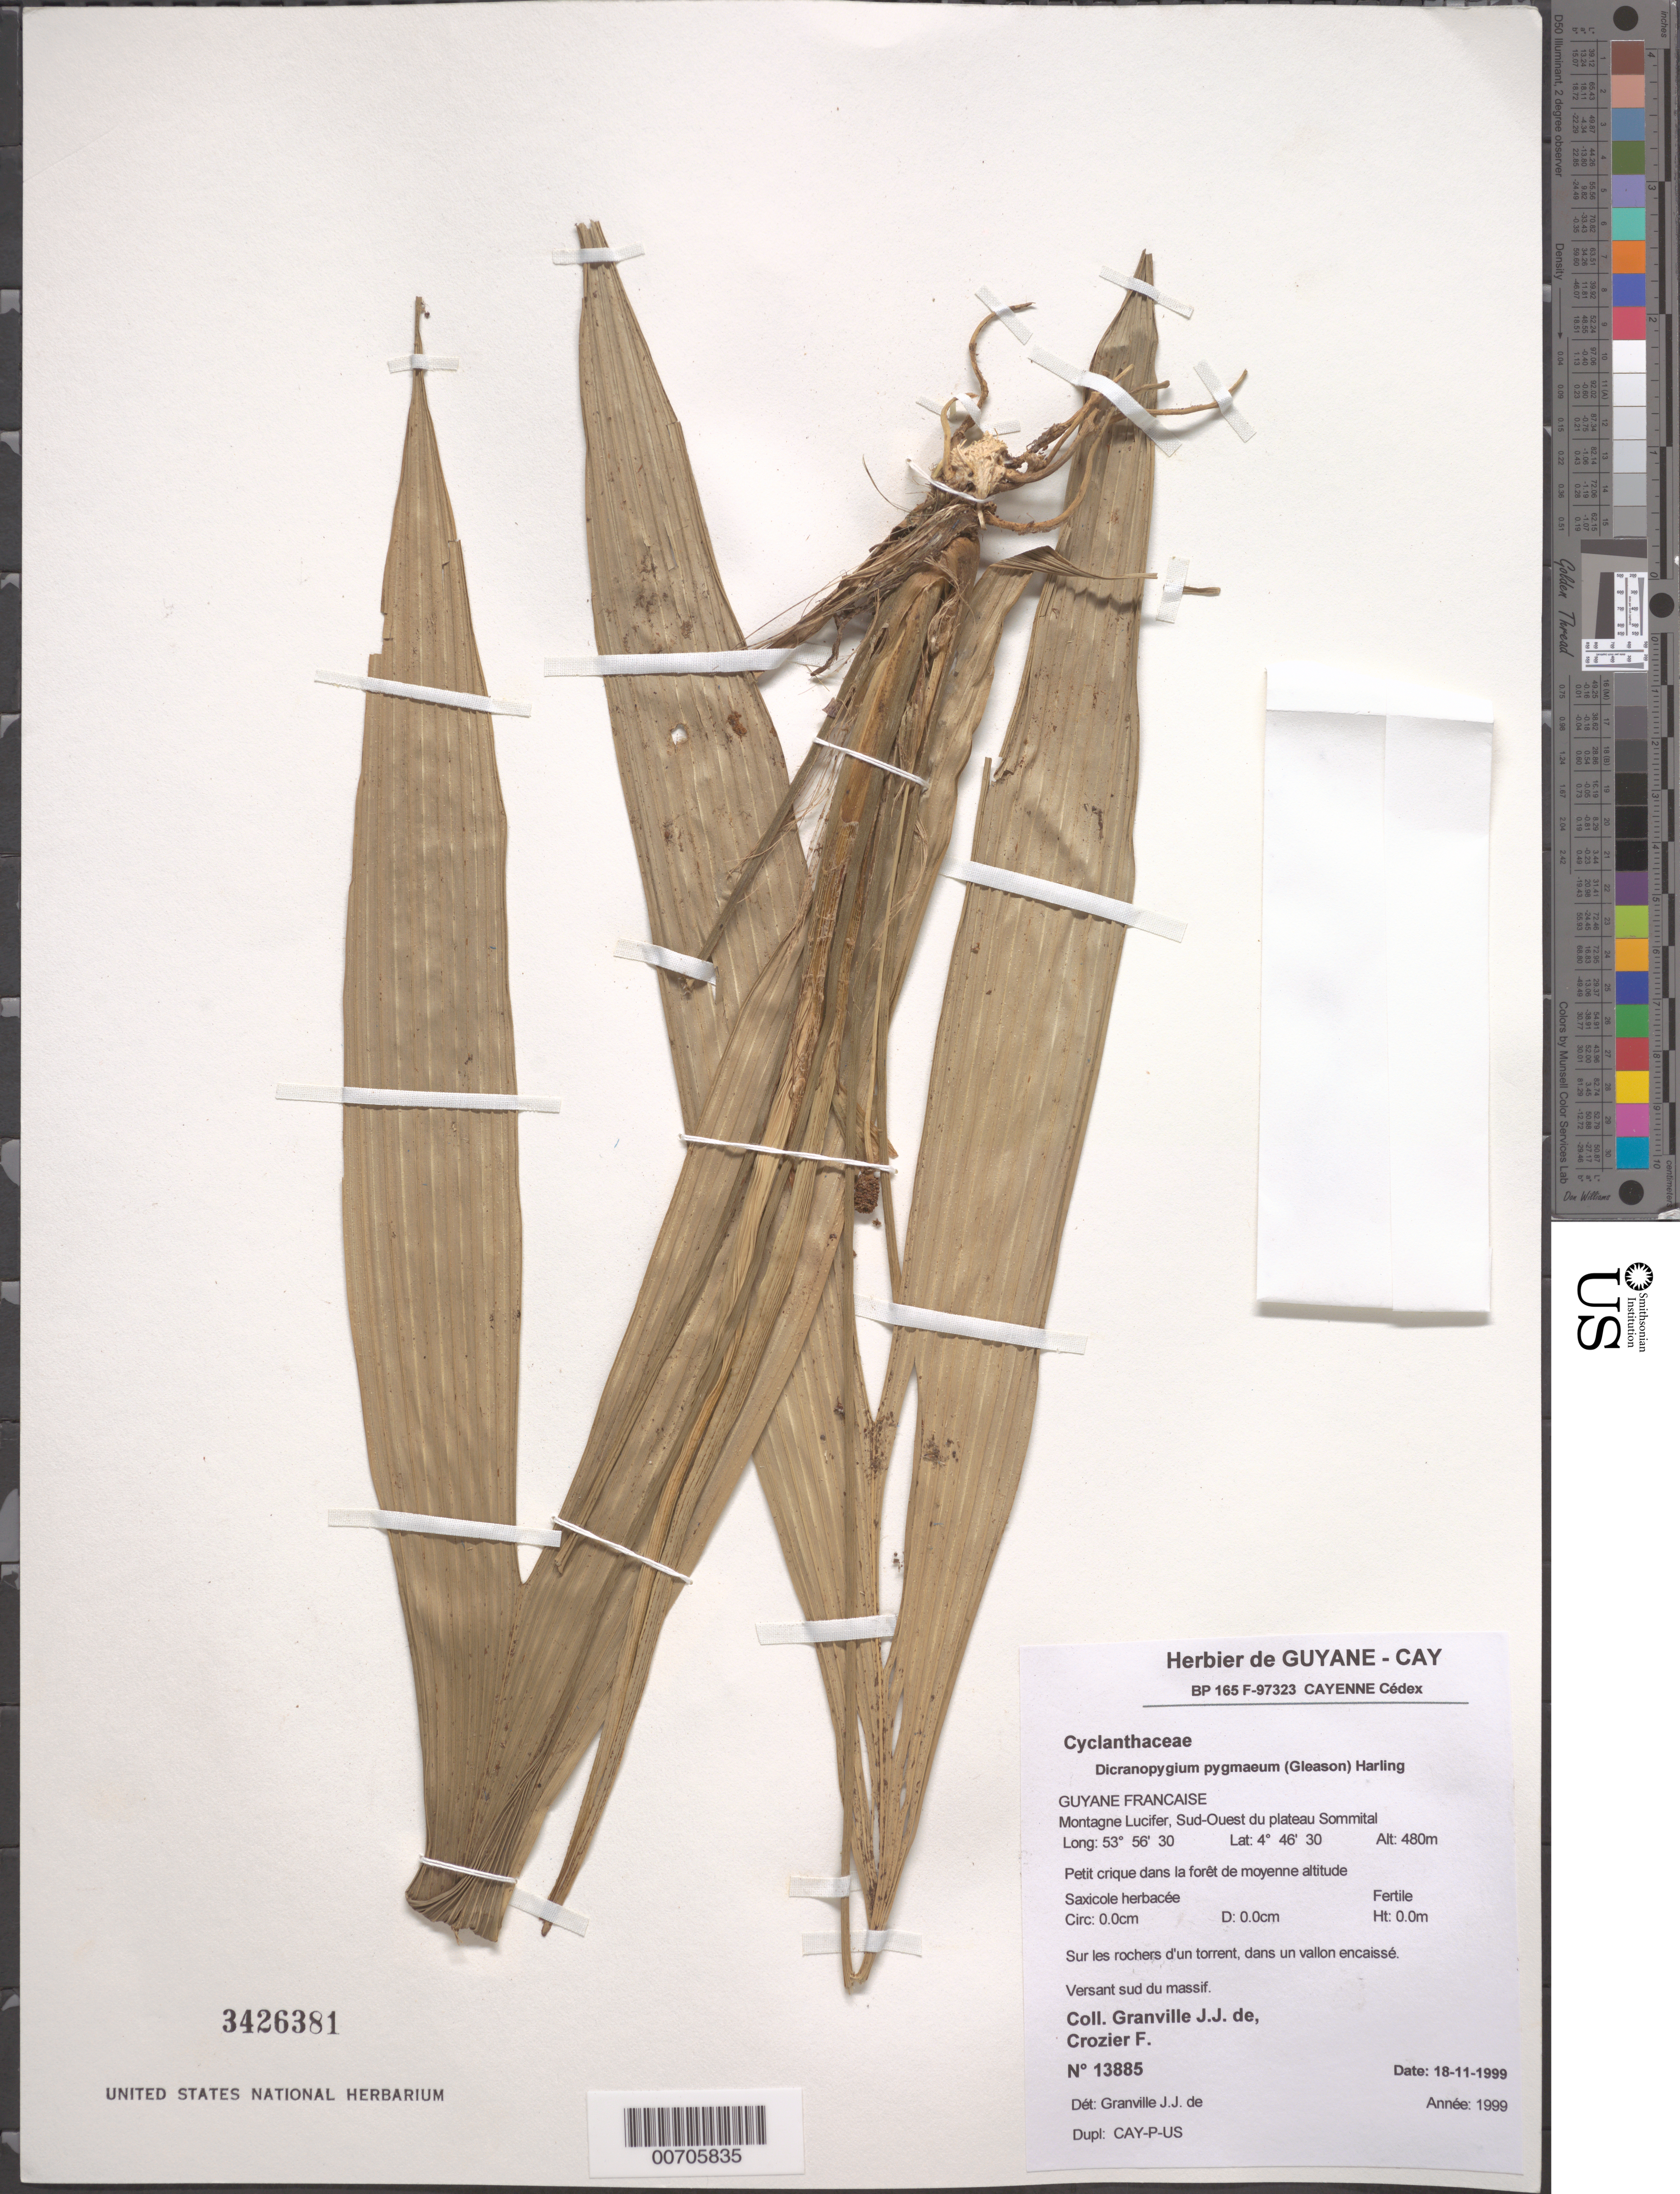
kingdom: Plantae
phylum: Tracheophyta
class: Liliopsida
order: Pandanales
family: Cyclanthaceae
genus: Dicranopygium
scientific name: Dicranopygium pygmaeum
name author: (Gleason) Harling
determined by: Granville, J. J. de, (CAY), Institut de Recherche pour le Developpement (IRD) (FRENCH GUIANA)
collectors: J.-J. de Granville & F. Crozier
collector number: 13885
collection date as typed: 18-Nov-99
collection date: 1999-11-18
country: French Guiana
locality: Montaigne Lucifer-Sud Quest de plateau Sommital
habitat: Petit crique dans la foert de moyenne altitude; S du massif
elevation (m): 480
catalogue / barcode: US 3426381